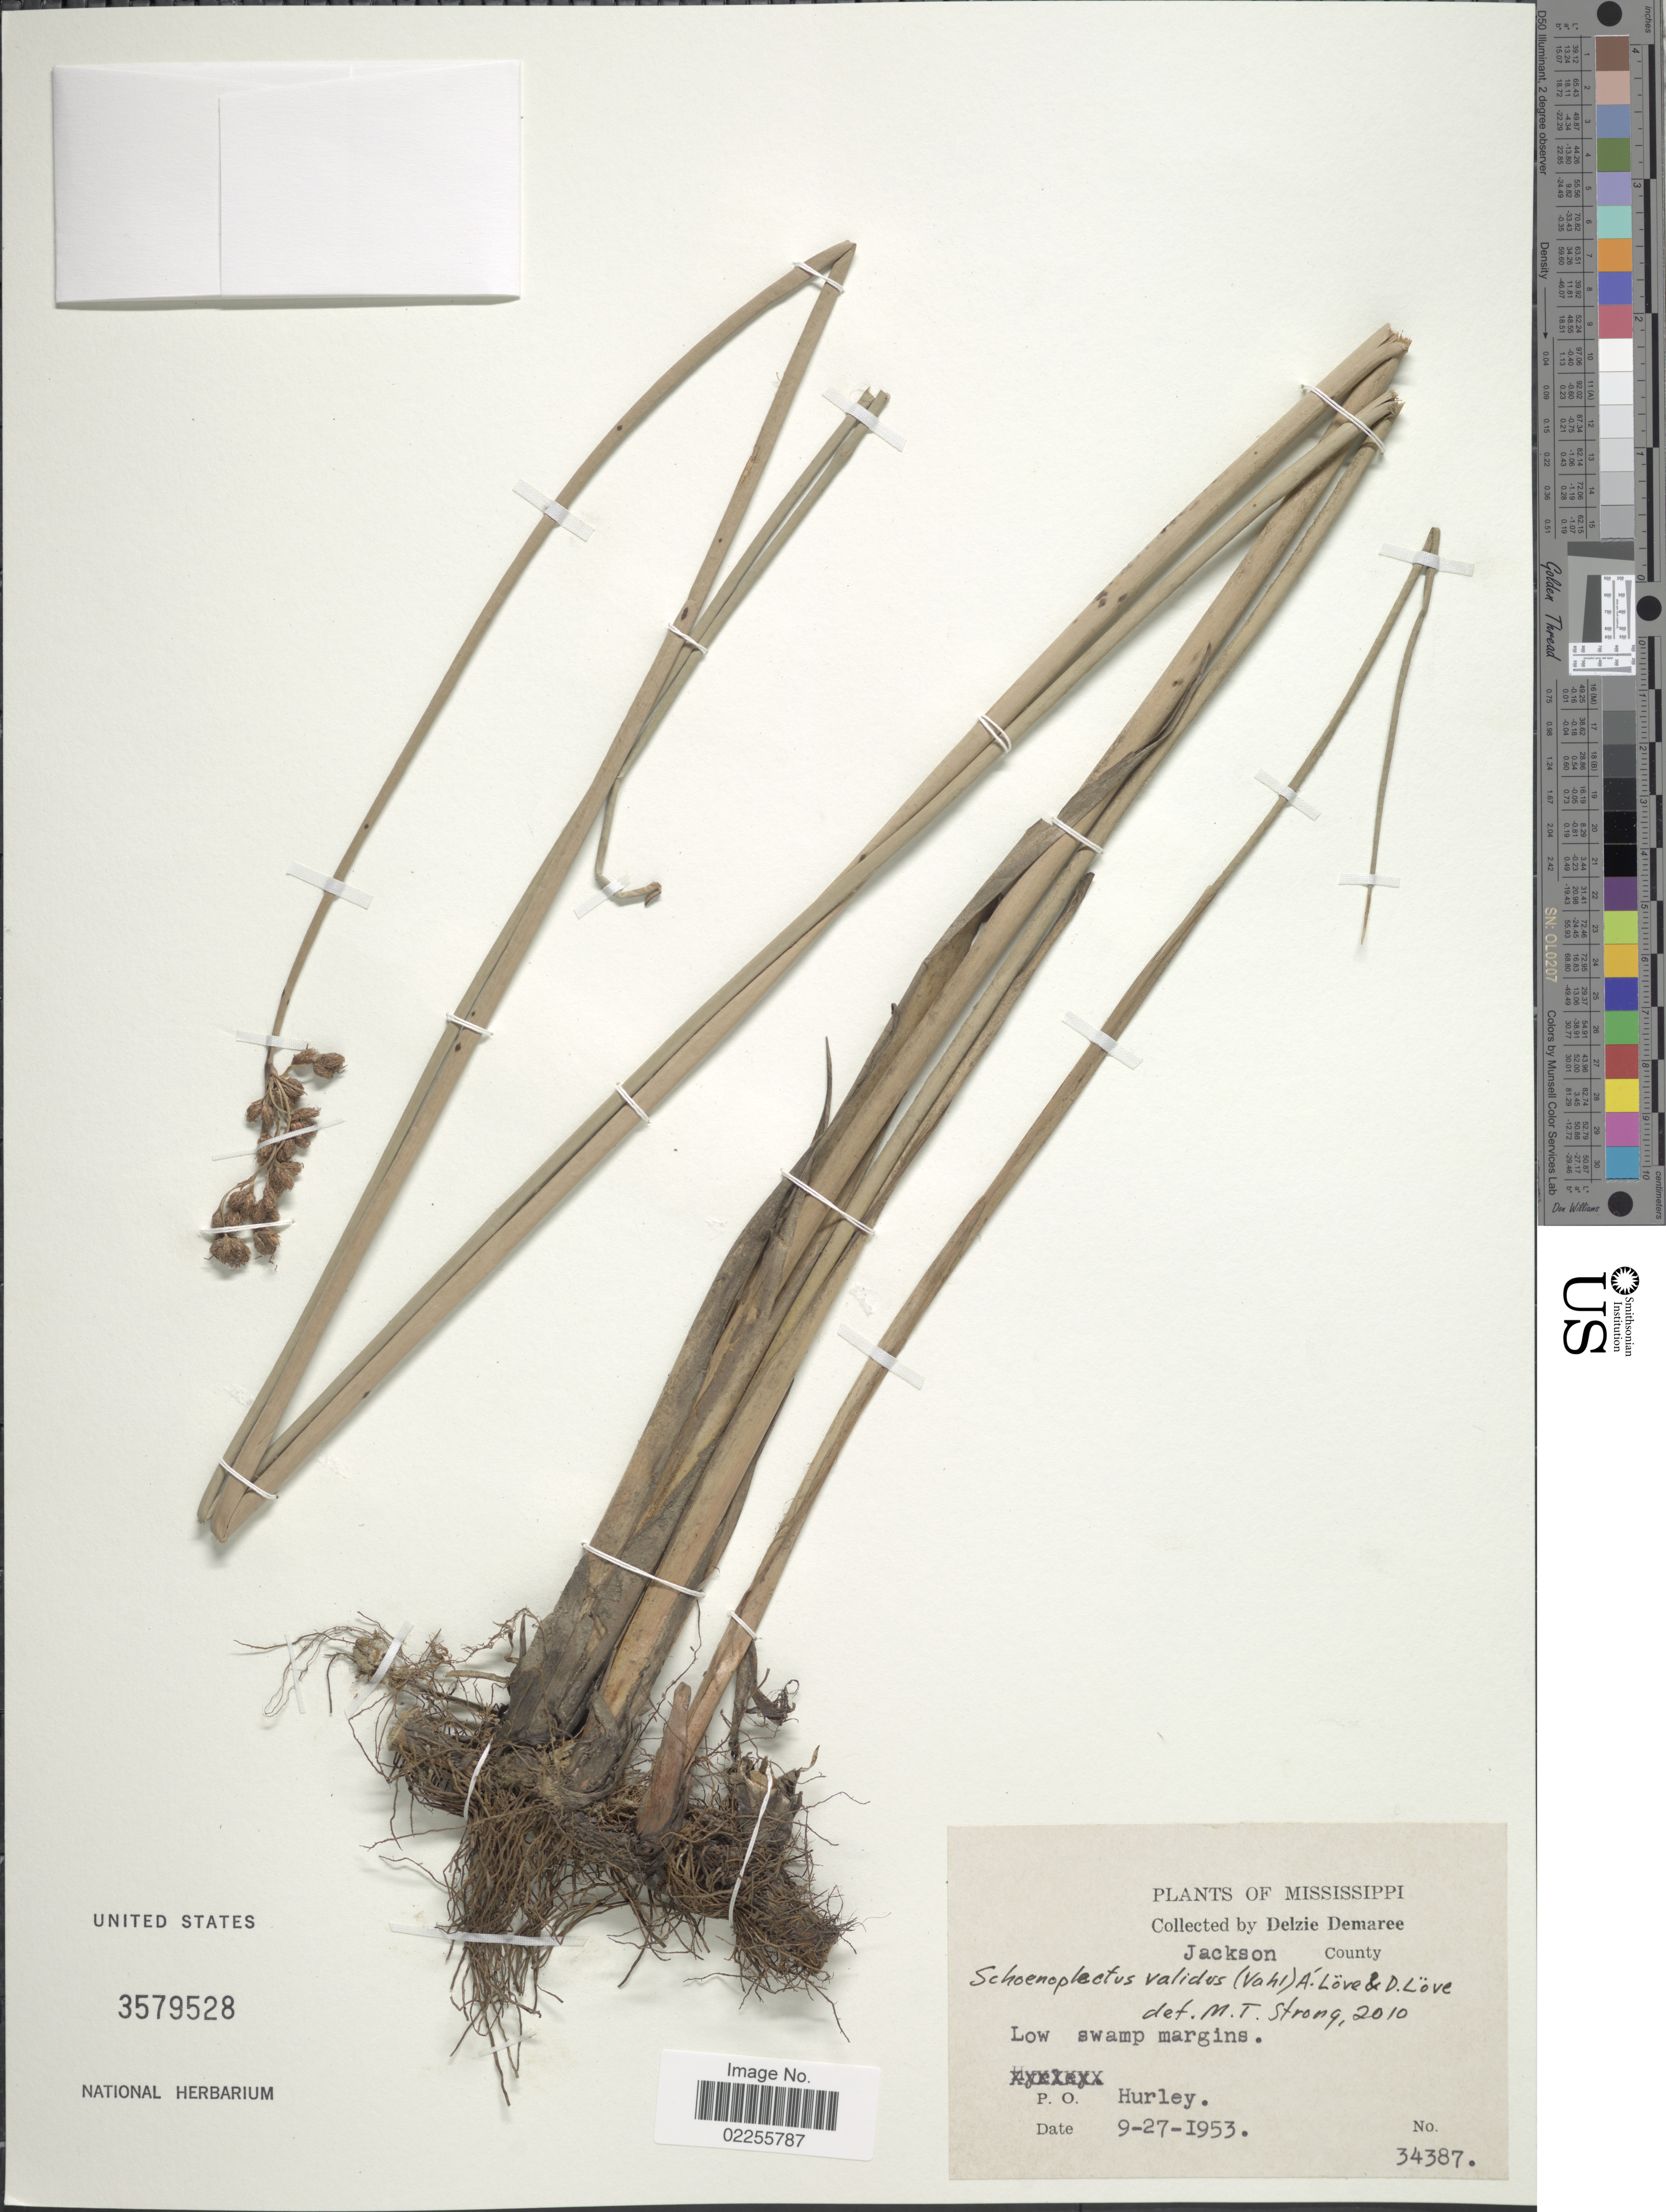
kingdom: Plantae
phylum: Tracheophyta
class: Liliopsida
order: Poales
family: Cyperaceae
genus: Schoenoplectus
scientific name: Schoenoplectus tabernaemontani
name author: (C.C. Gmel.) Palla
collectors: D. Demaree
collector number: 34387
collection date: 1953-09-27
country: United States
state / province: Mississippi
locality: Jackson County, swamp margins, P. O. Hurley.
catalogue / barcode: US 3579528